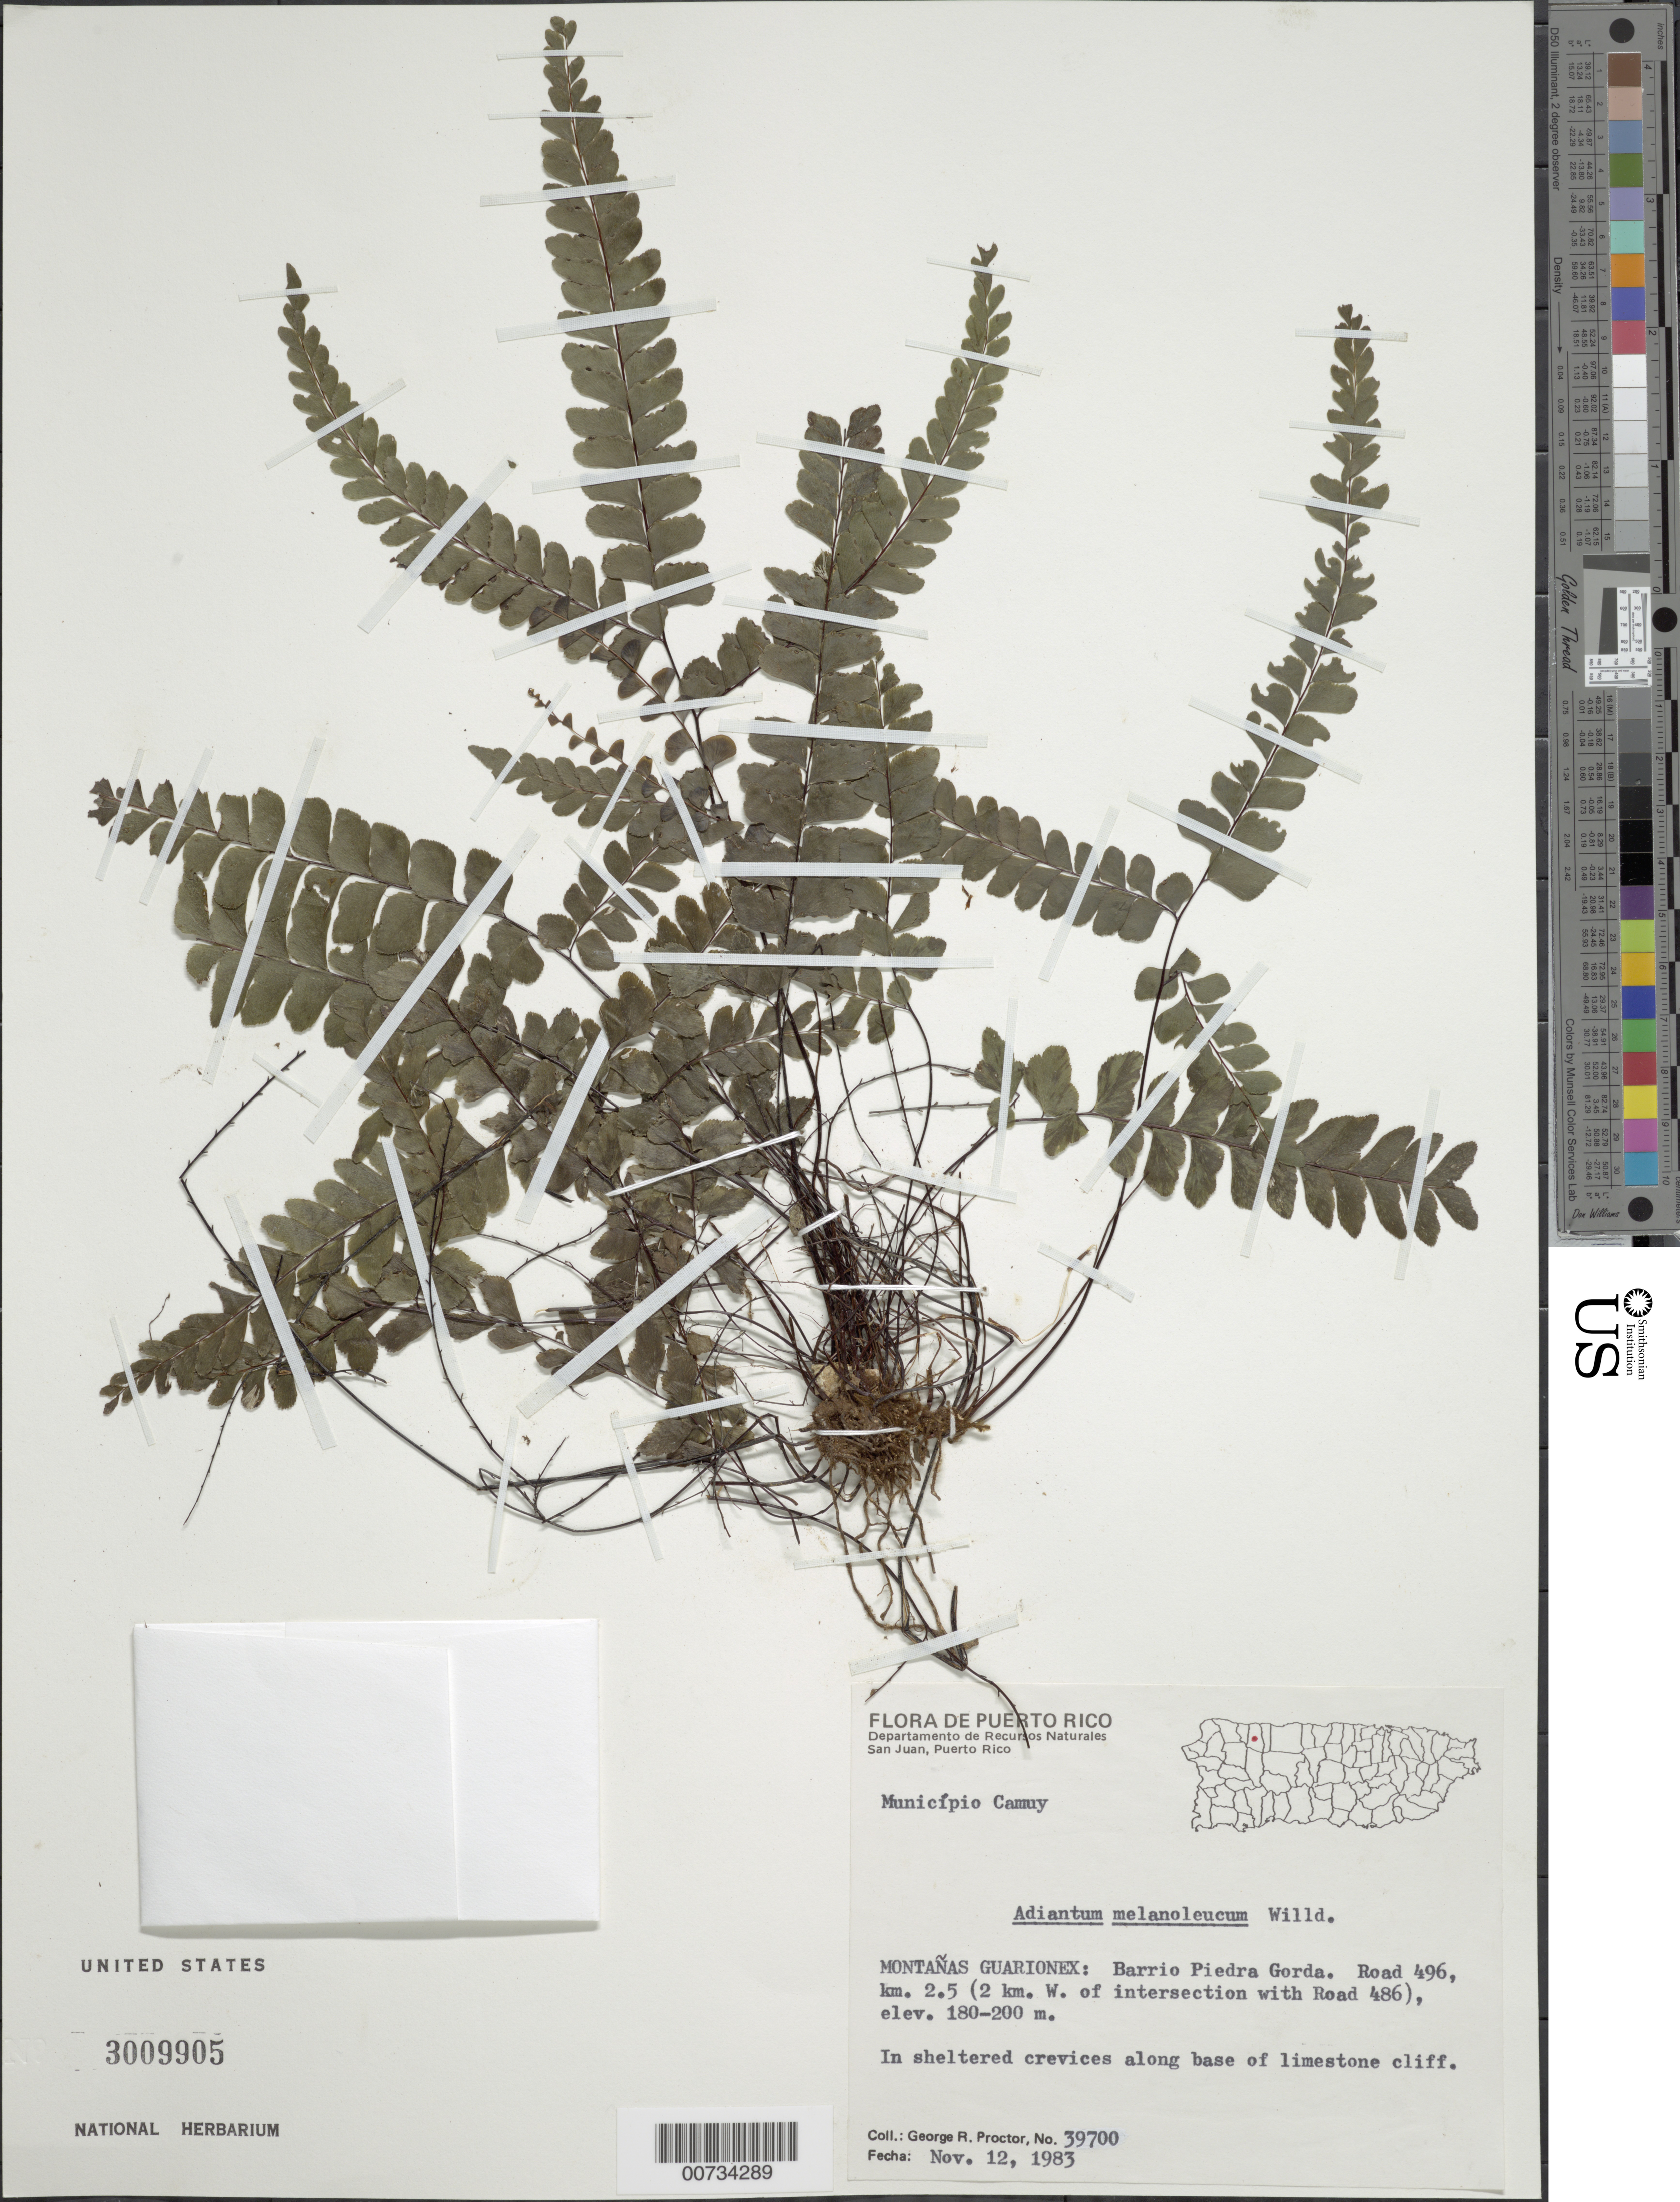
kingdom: Plantae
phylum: Tracheophyta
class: Polypodiopsida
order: Polypodiales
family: Pteridaceae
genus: Adiantum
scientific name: Adiantum melanoleucum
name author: Willd.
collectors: G. R. Proctor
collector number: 39700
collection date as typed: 12 Nov 1983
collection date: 1983-11-12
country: Puerto Rico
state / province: Camuy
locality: Mun. Camuy, Montañas Guarionex: Barrio Piedra Gorda, Road 496, km 2.5 (2 km W of intersection w/Road 486)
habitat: In sheltered crevices along base of limestone cliff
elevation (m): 180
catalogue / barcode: US 3009905